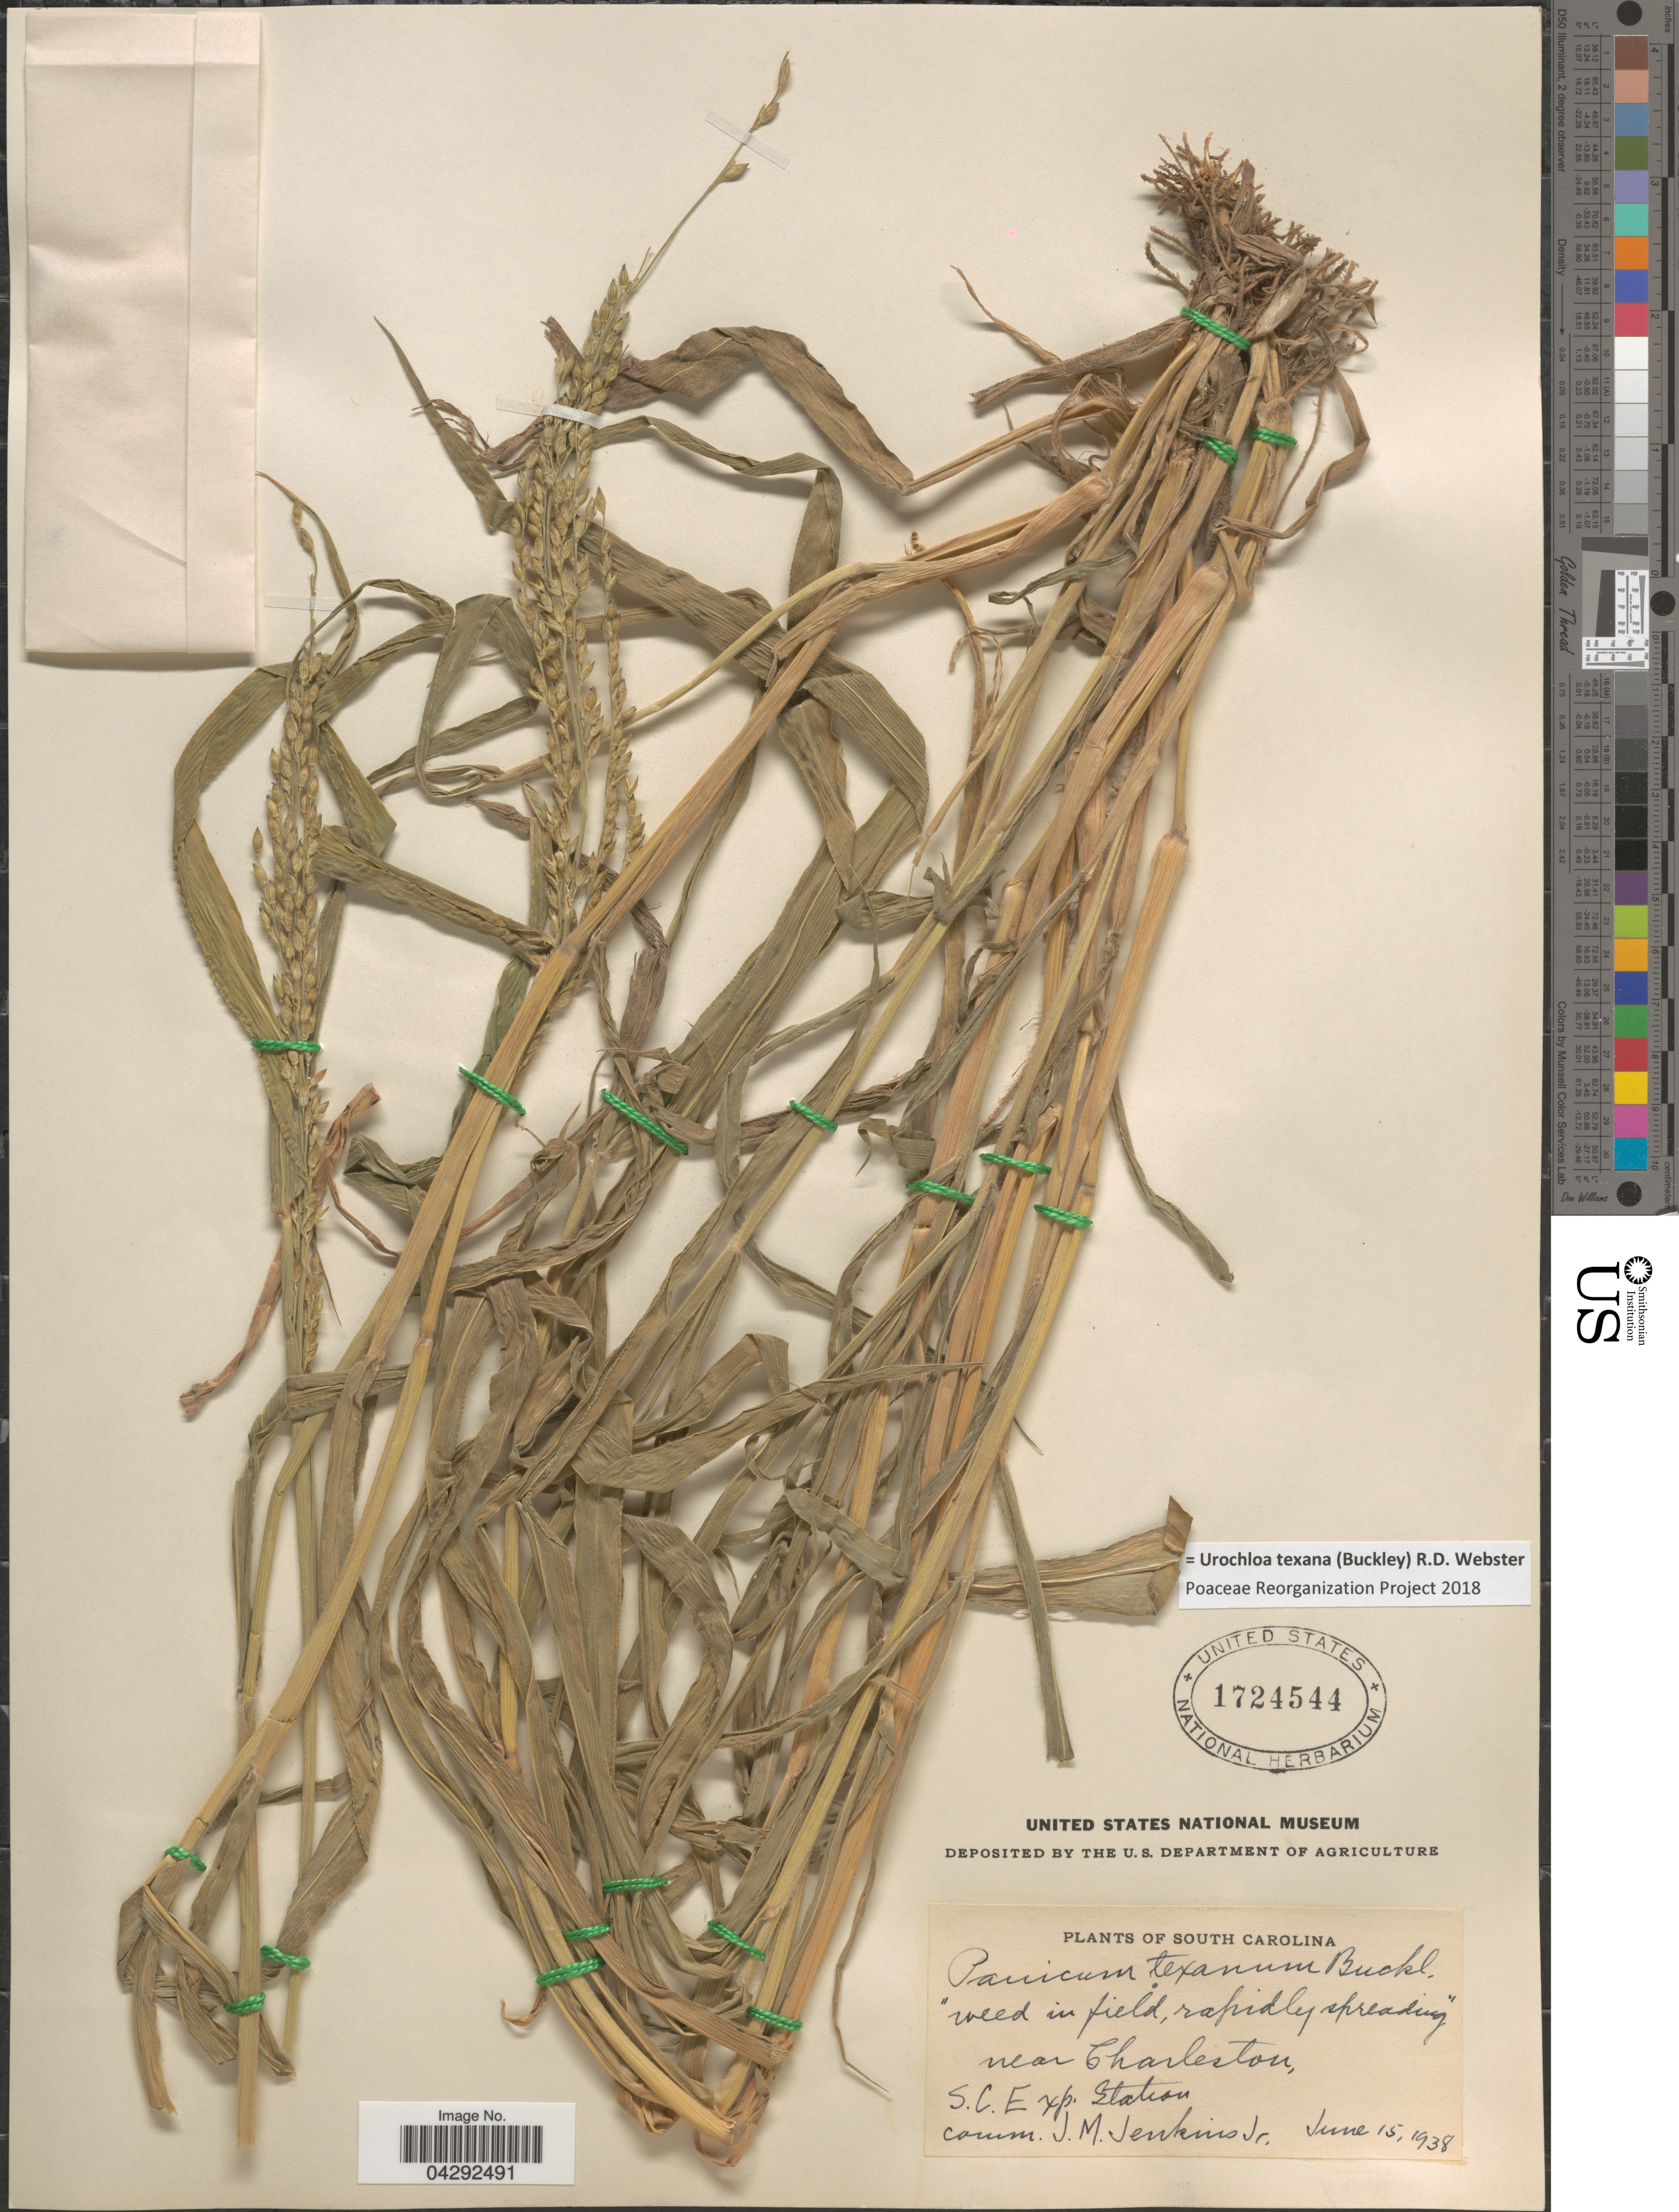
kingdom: Plantae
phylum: Tracheophyta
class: Liliopsida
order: Poales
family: Poaceae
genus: Urochloa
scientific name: Urochloa texana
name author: (Buckley) R.D. Webster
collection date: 1938-06-15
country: United States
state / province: South Carolina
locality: Near Charleston, S.C. Exp. Station.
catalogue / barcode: US 1724544